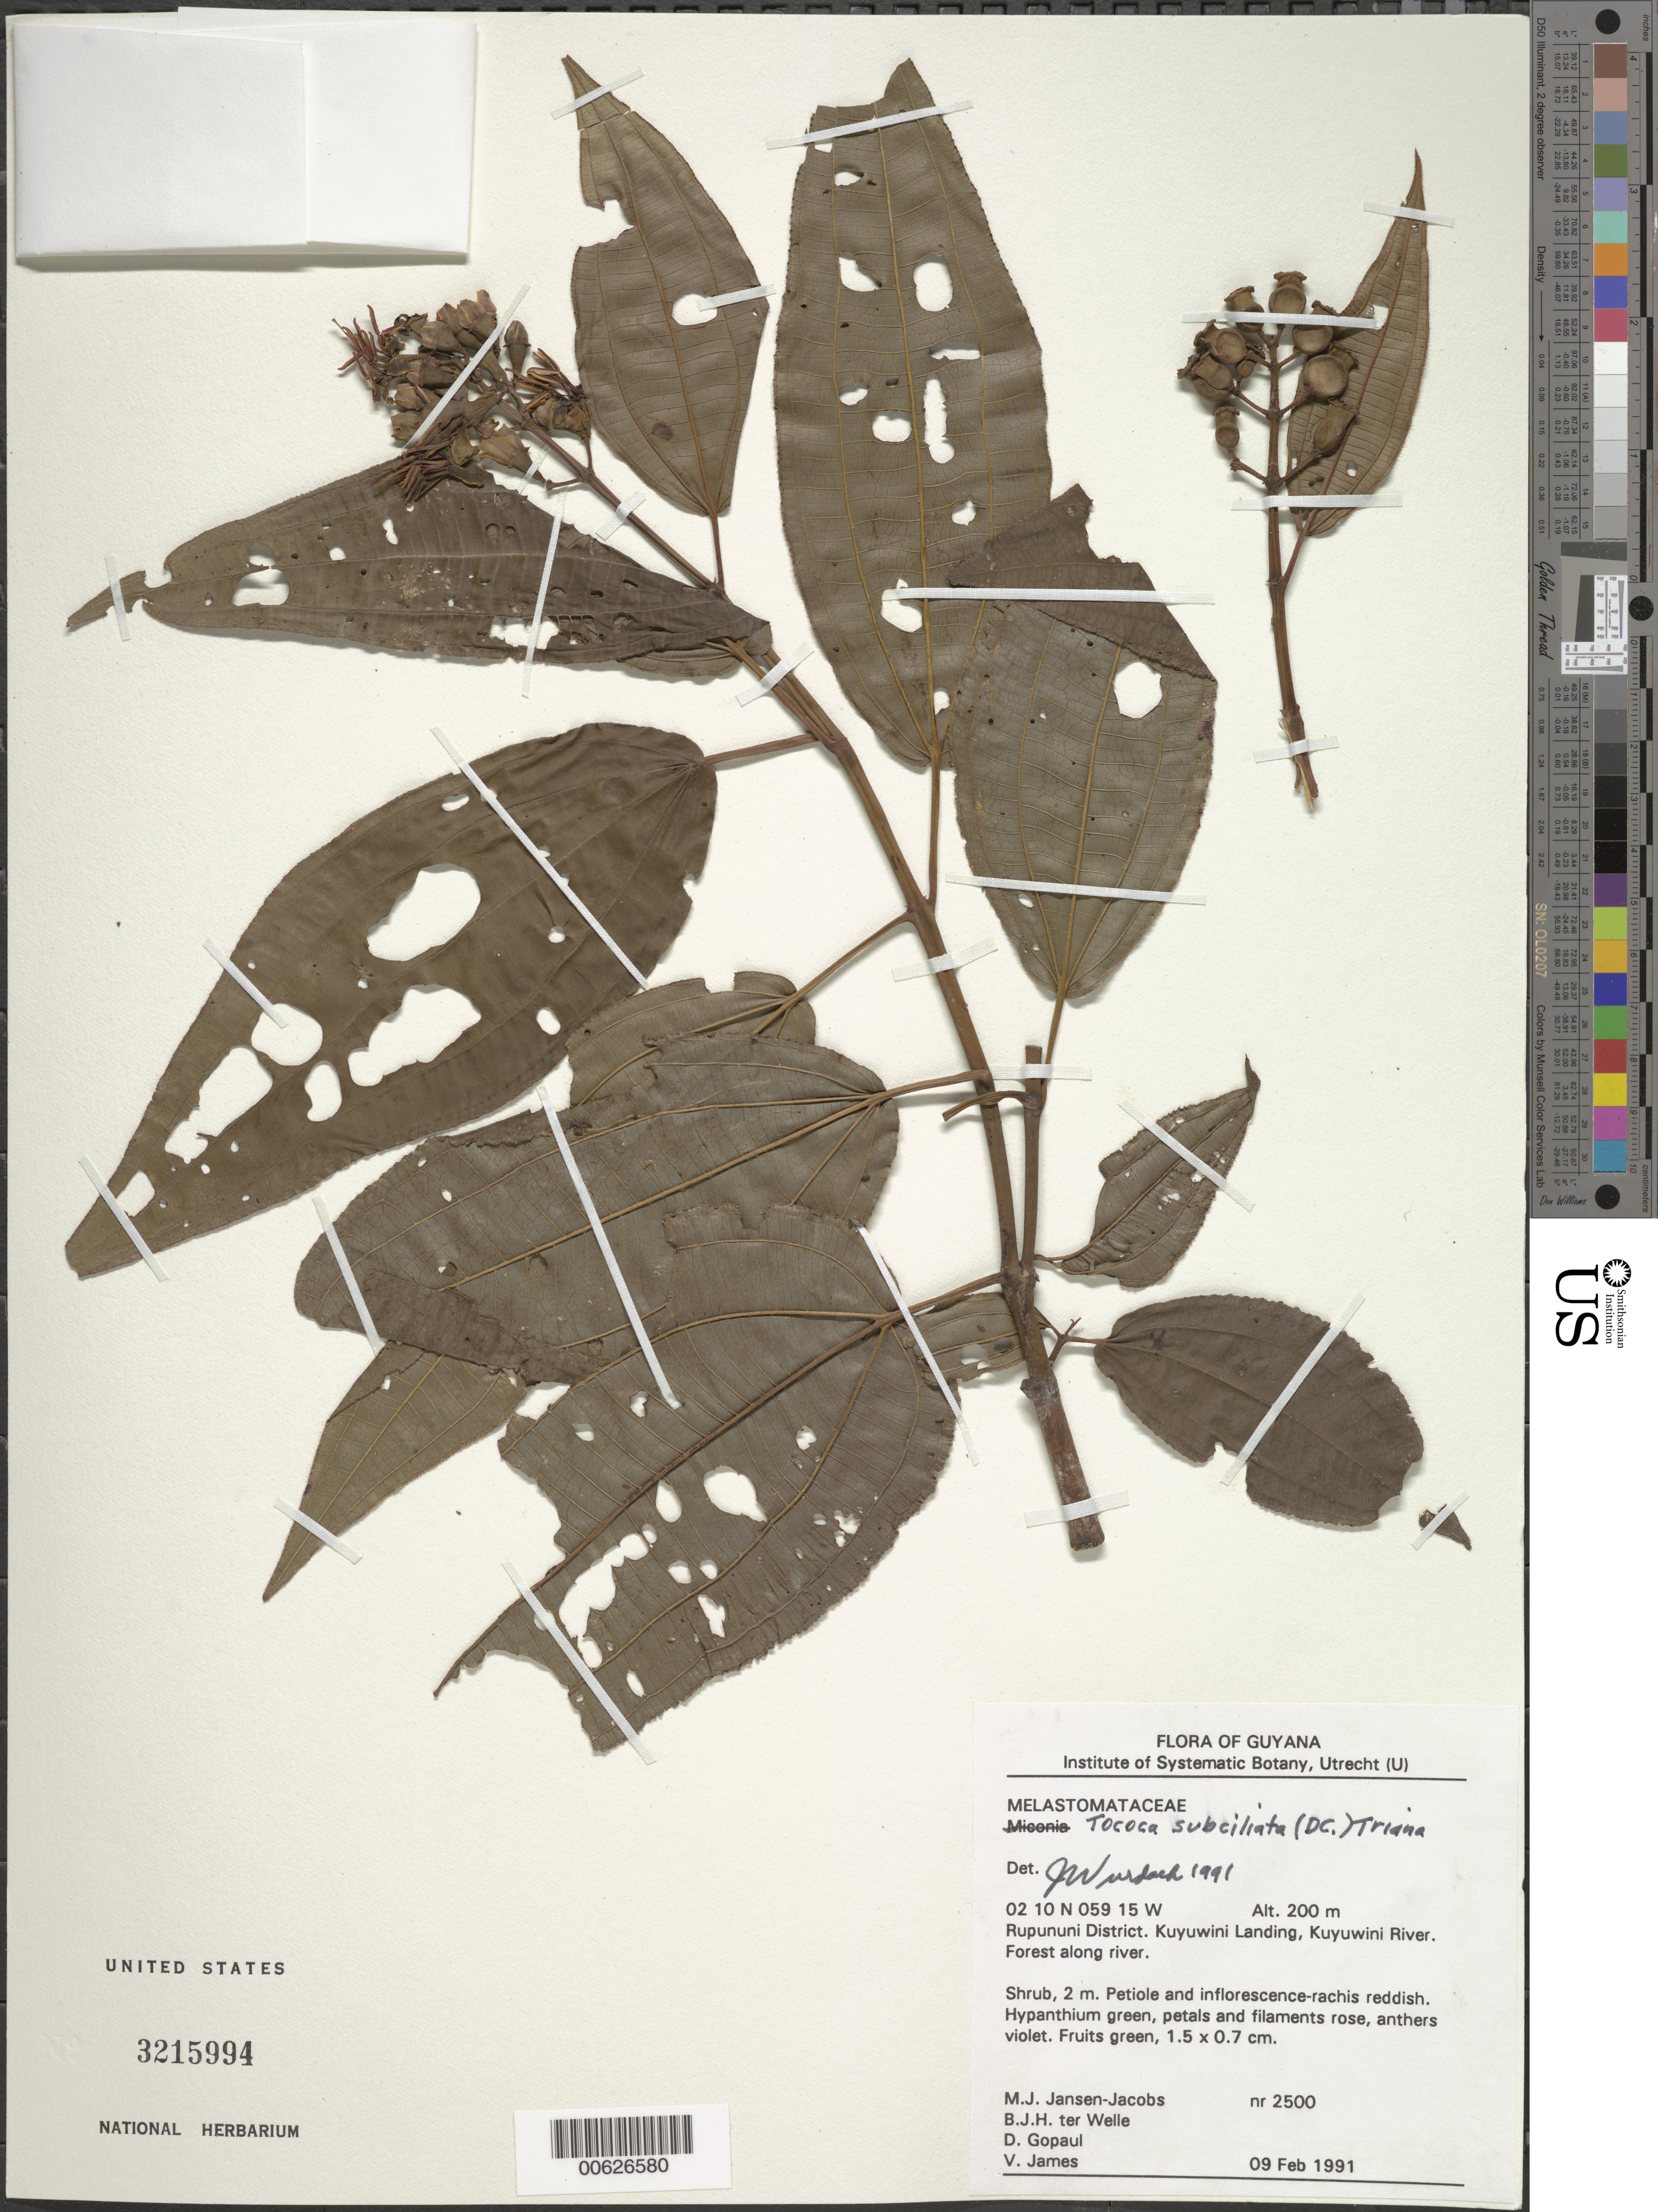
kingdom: Plantae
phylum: Tracheophyta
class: Magnoliopsida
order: Myrtales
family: Melastomataceae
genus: Tococa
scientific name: Tococa subciliata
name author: (DC.) Triana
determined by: Wurdack, John J., (US), US (UNITED STATES)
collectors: M. J. Jansen-Jacobs, B. Welle, D. Gopaul & V. James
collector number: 2500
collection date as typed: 9-Feb-91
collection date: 1991-02-09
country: Guyana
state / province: U. Takutu-U. Essequibo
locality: Kuyuwini Landing, Kuyuwini River, Rupununi District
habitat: Forest along river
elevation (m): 200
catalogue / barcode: US 3215994